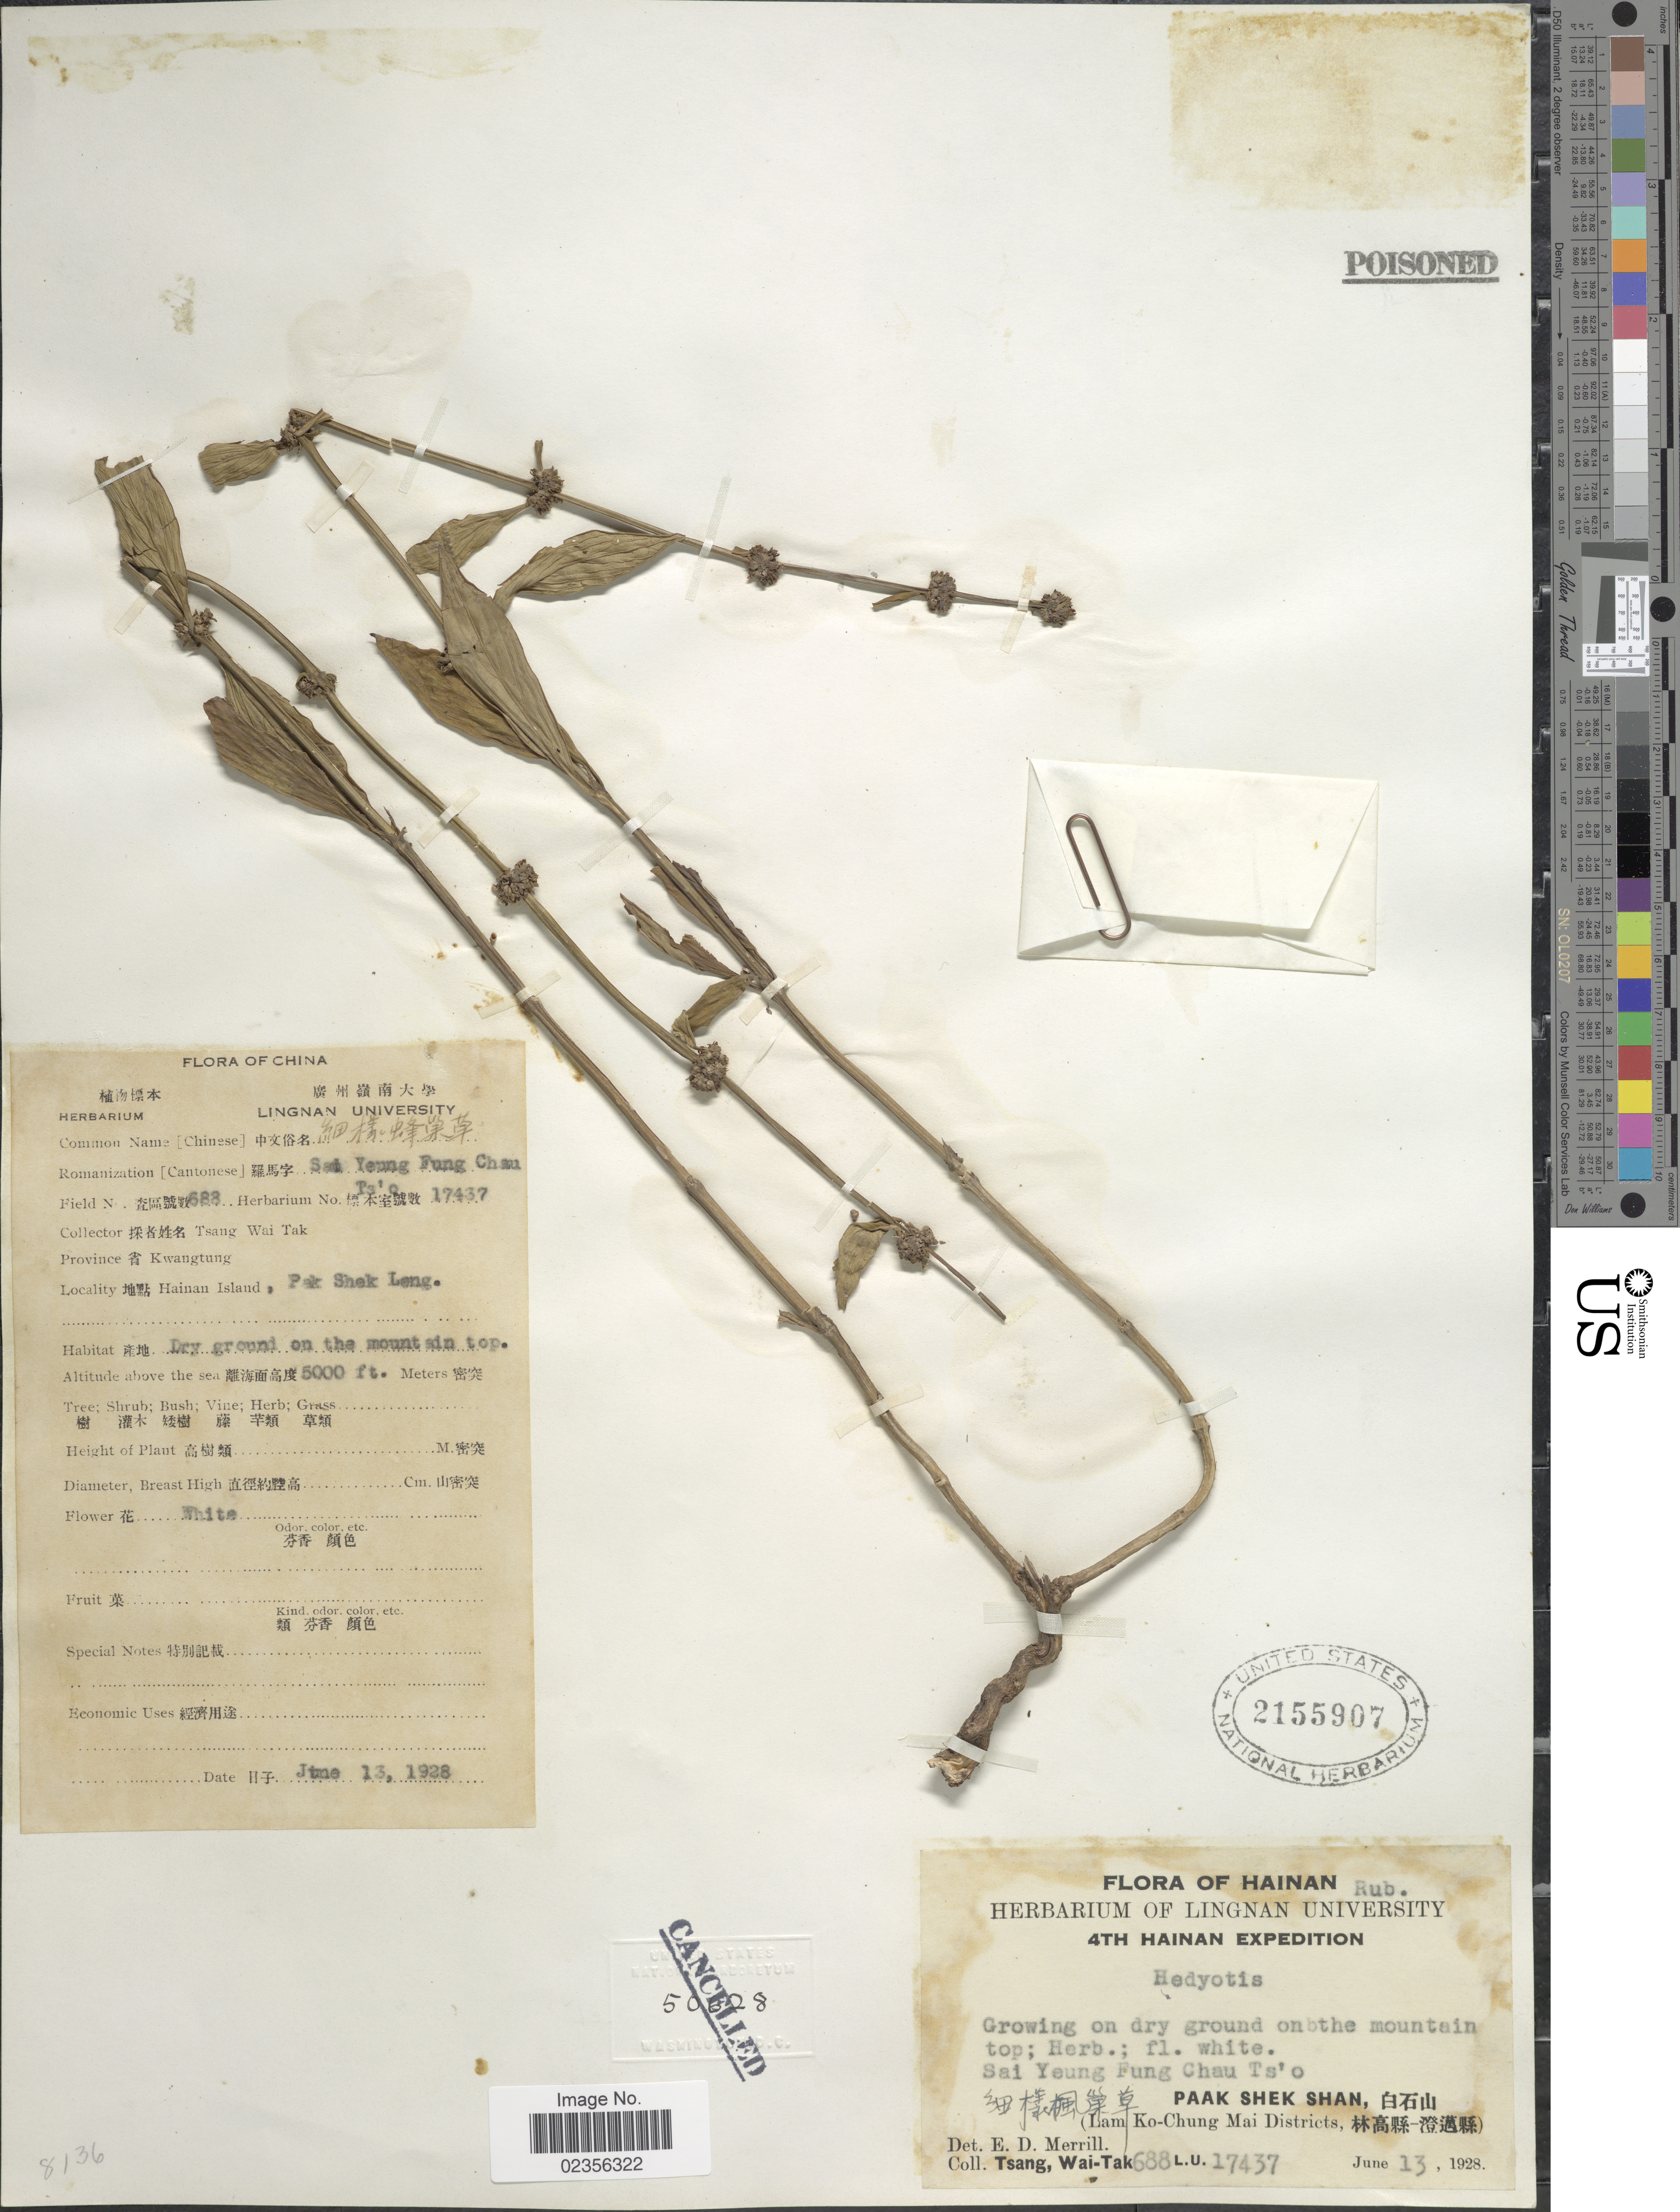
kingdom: Plantae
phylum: Tracheophyta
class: Magnoliopsida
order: Gentianales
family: Rubiaceae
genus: Hedyotis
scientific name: Hedyotis sp.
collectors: W. T. Tsang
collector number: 688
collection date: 1928-06-13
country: China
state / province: Guangdong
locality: Province Kwangtung, Hainan Island, Pak Shek Leng, Paak Shek Shan(Lam Ko-Chung Mai District), Sai Yeung Fung Chau Ts'o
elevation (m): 1524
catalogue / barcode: US 2155907